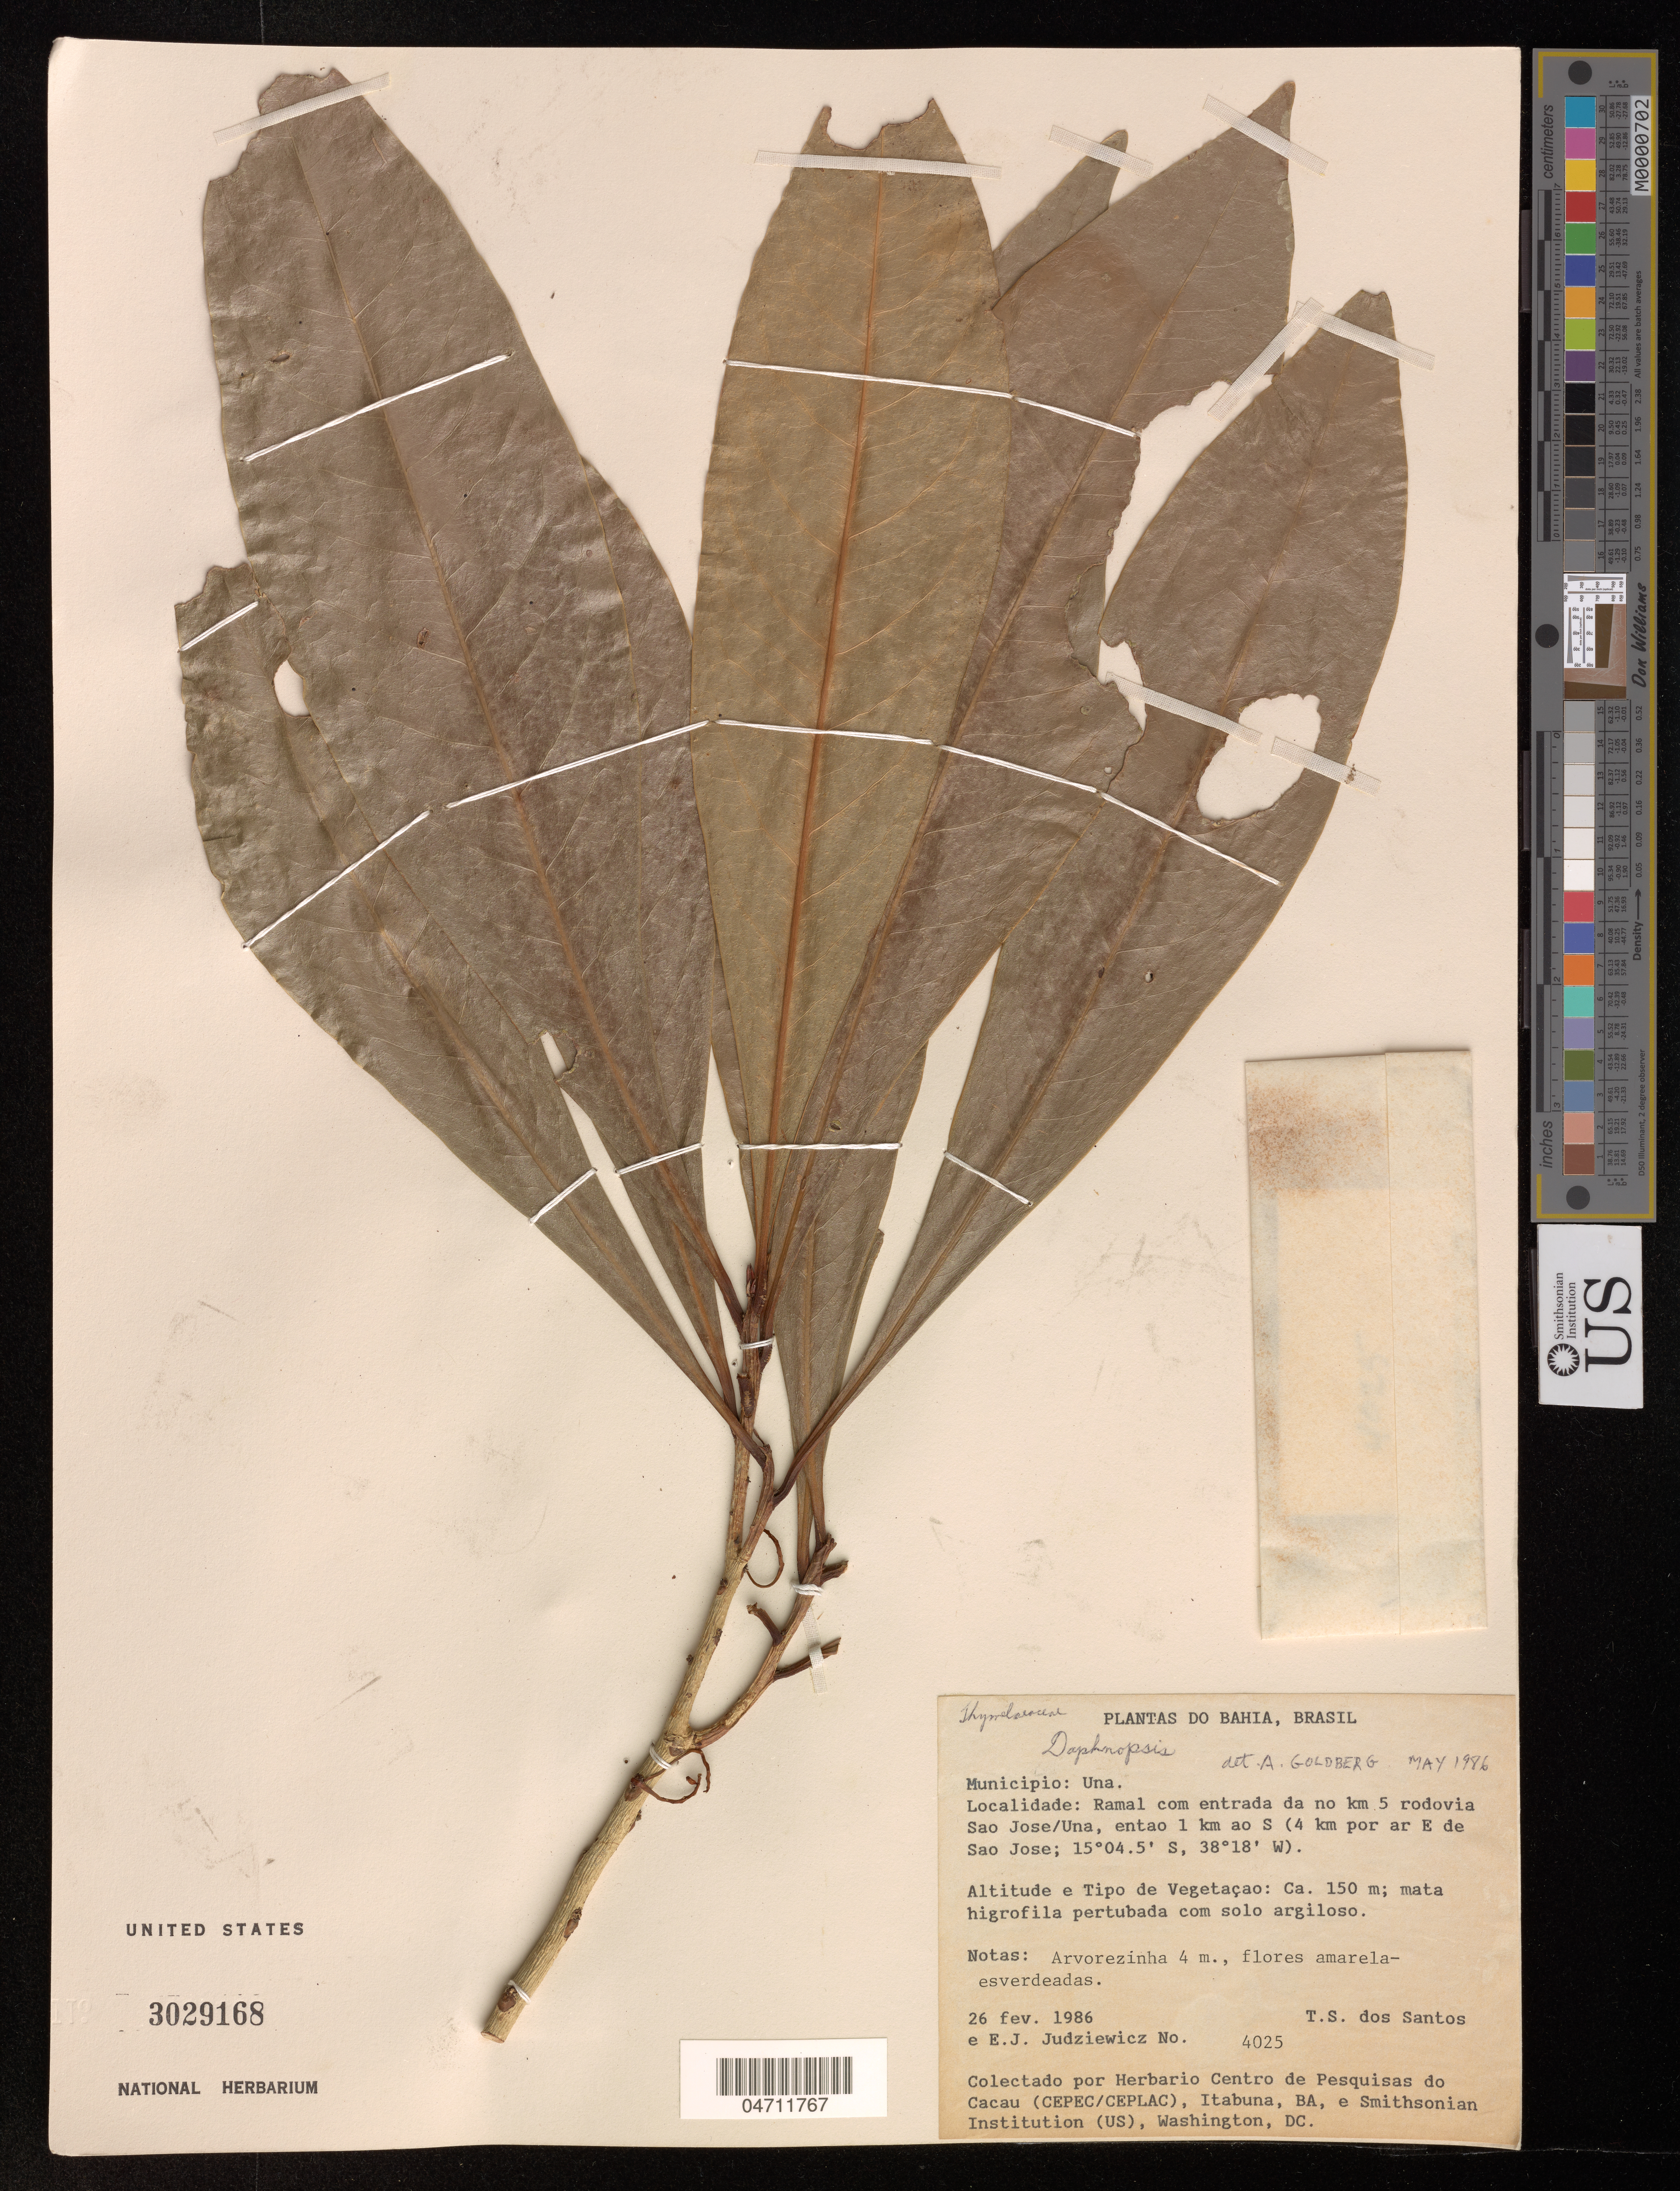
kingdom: Plantae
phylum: Tracheophyta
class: Magnoliopsida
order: Malvales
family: Thymelaeaceae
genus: Daphnopsis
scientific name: Daphnopsis sp.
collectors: T. S. Santos & E. J. Judziewicz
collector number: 4025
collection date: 1986-02-26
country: Brazil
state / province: Bahia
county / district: Una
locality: Ramal com entrada no km 5 rodovia São José/Una, então 1 km ao S (4 km por ar E de São José)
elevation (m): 150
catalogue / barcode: US 3029168